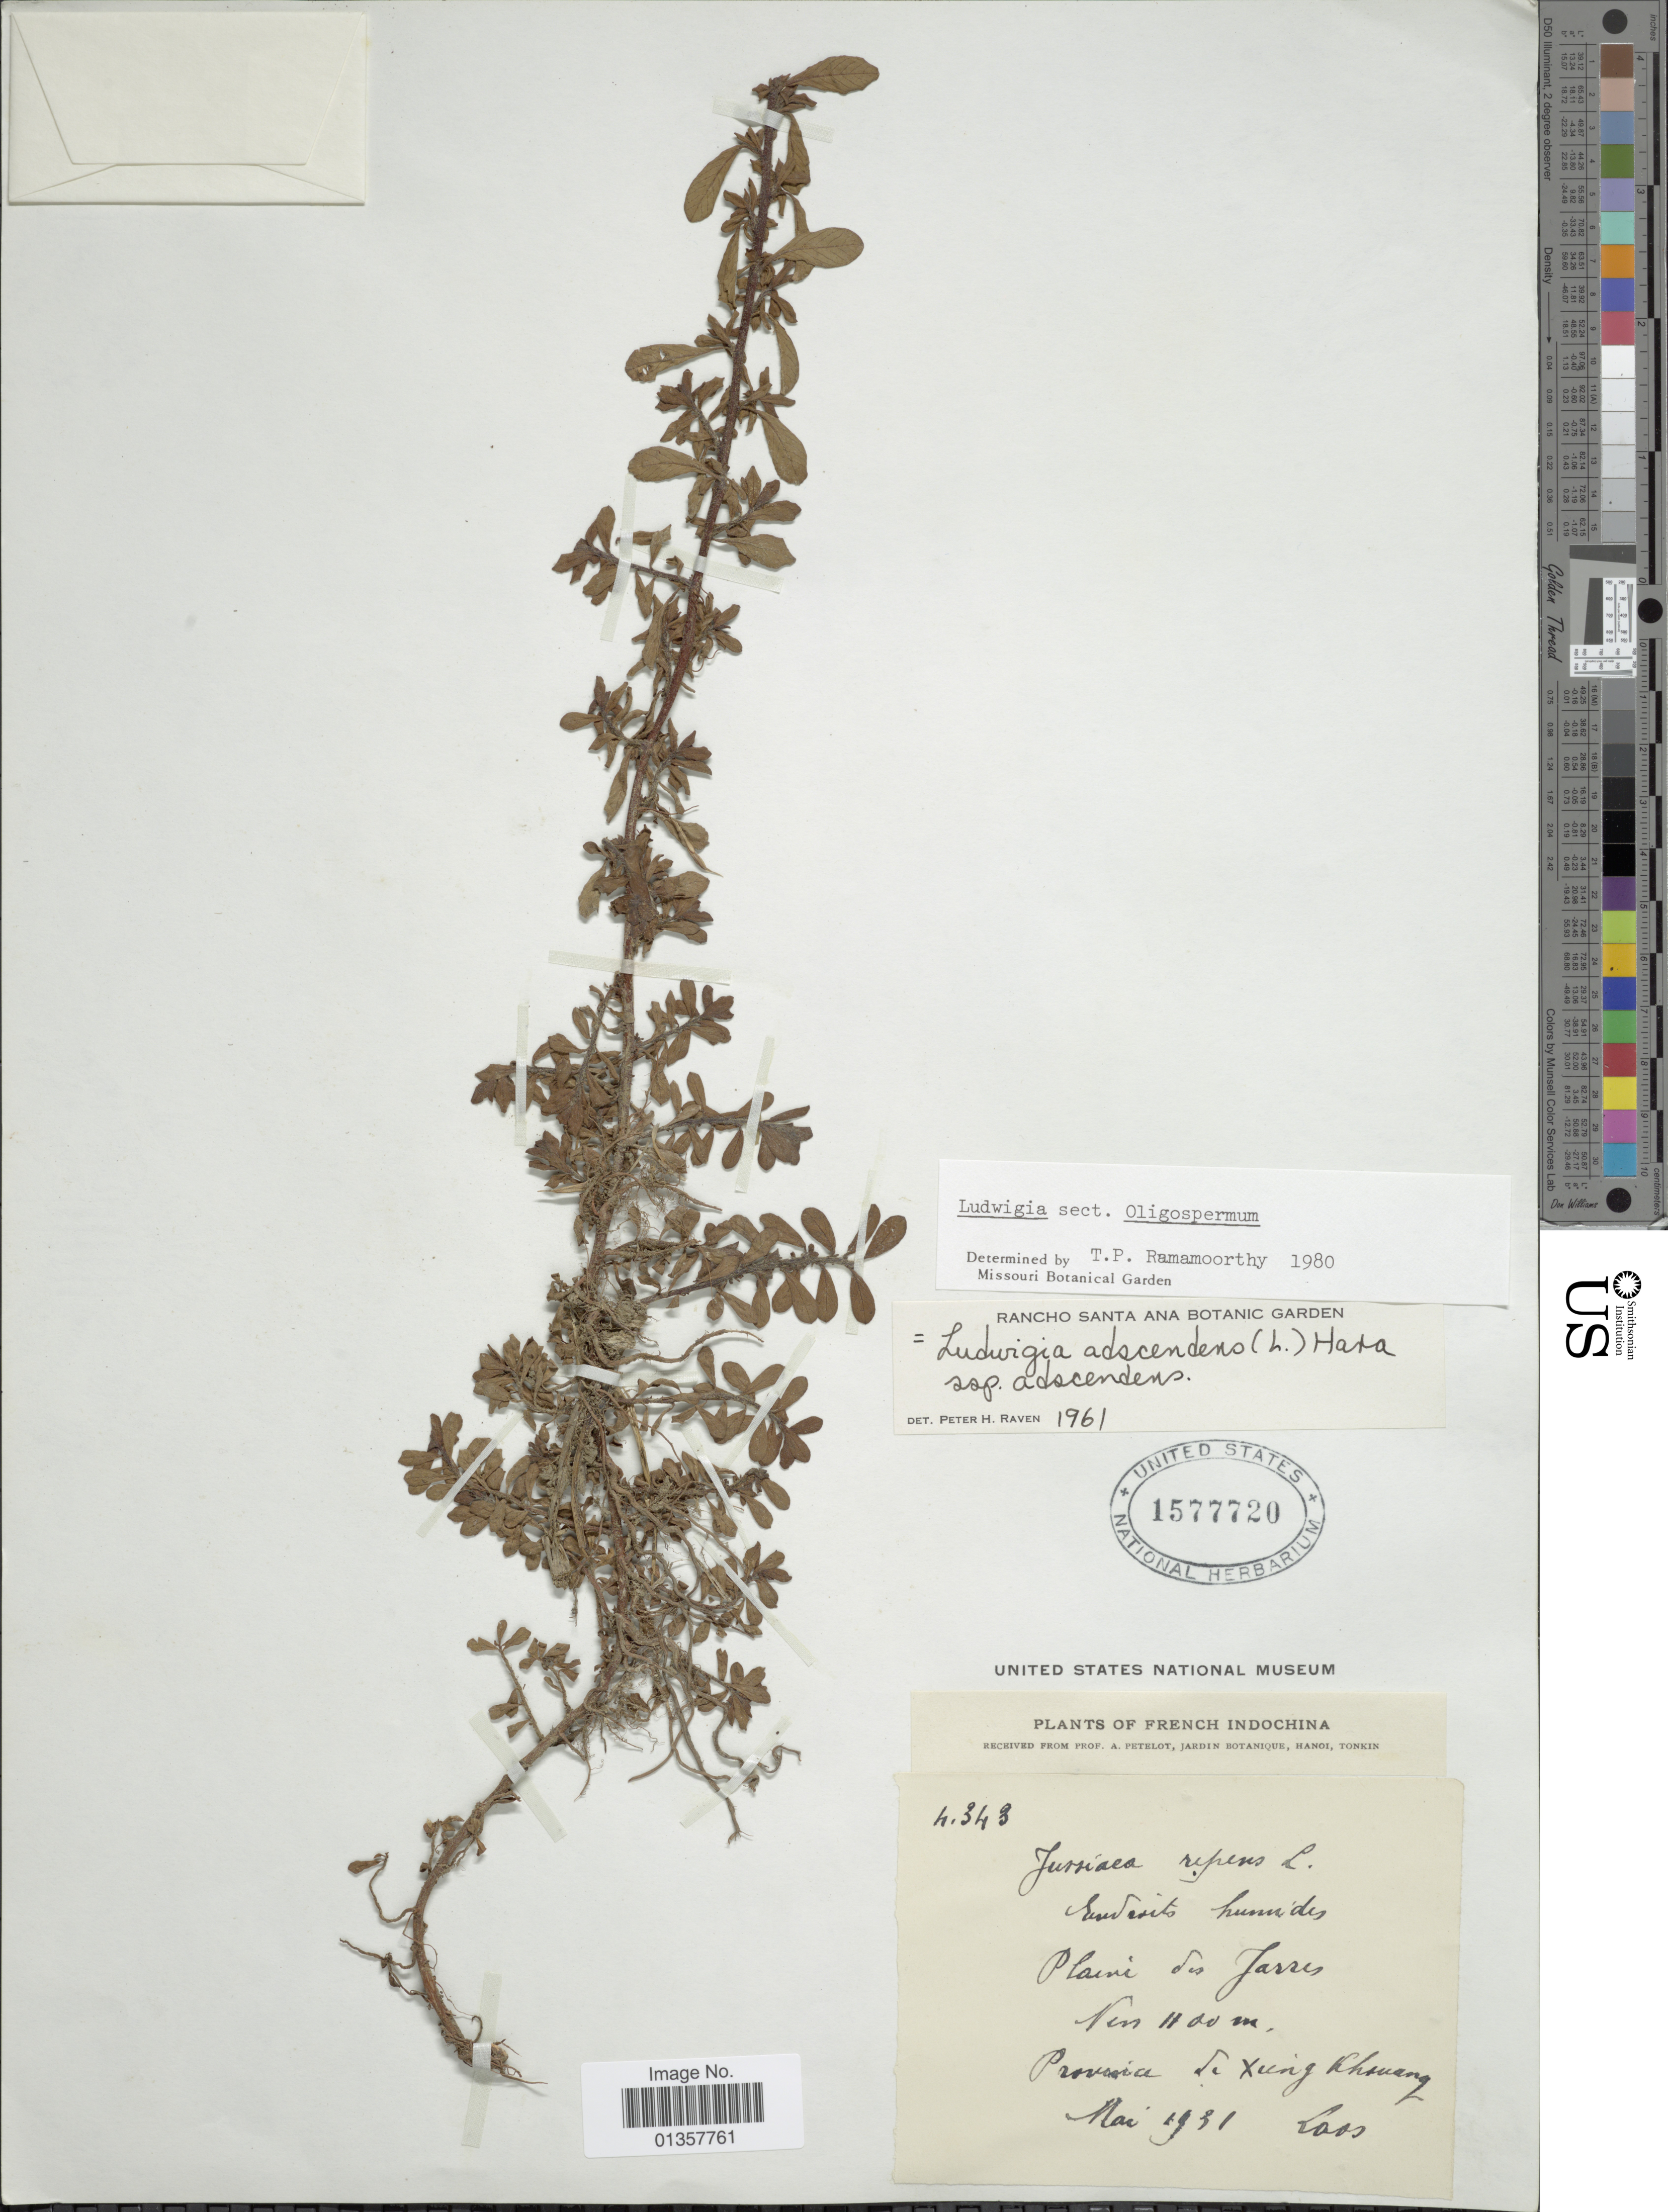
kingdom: Plantae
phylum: Tracheophyta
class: Magnoliopsida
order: Myrtales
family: Onagraceae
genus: Ludwigia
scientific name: Ludwigia adscendens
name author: (L.) H. Hara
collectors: -. Loos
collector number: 343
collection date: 1931-05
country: Vietnam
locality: Provincia de Xung Khaveng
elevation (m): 1100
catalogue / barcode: US 1577720